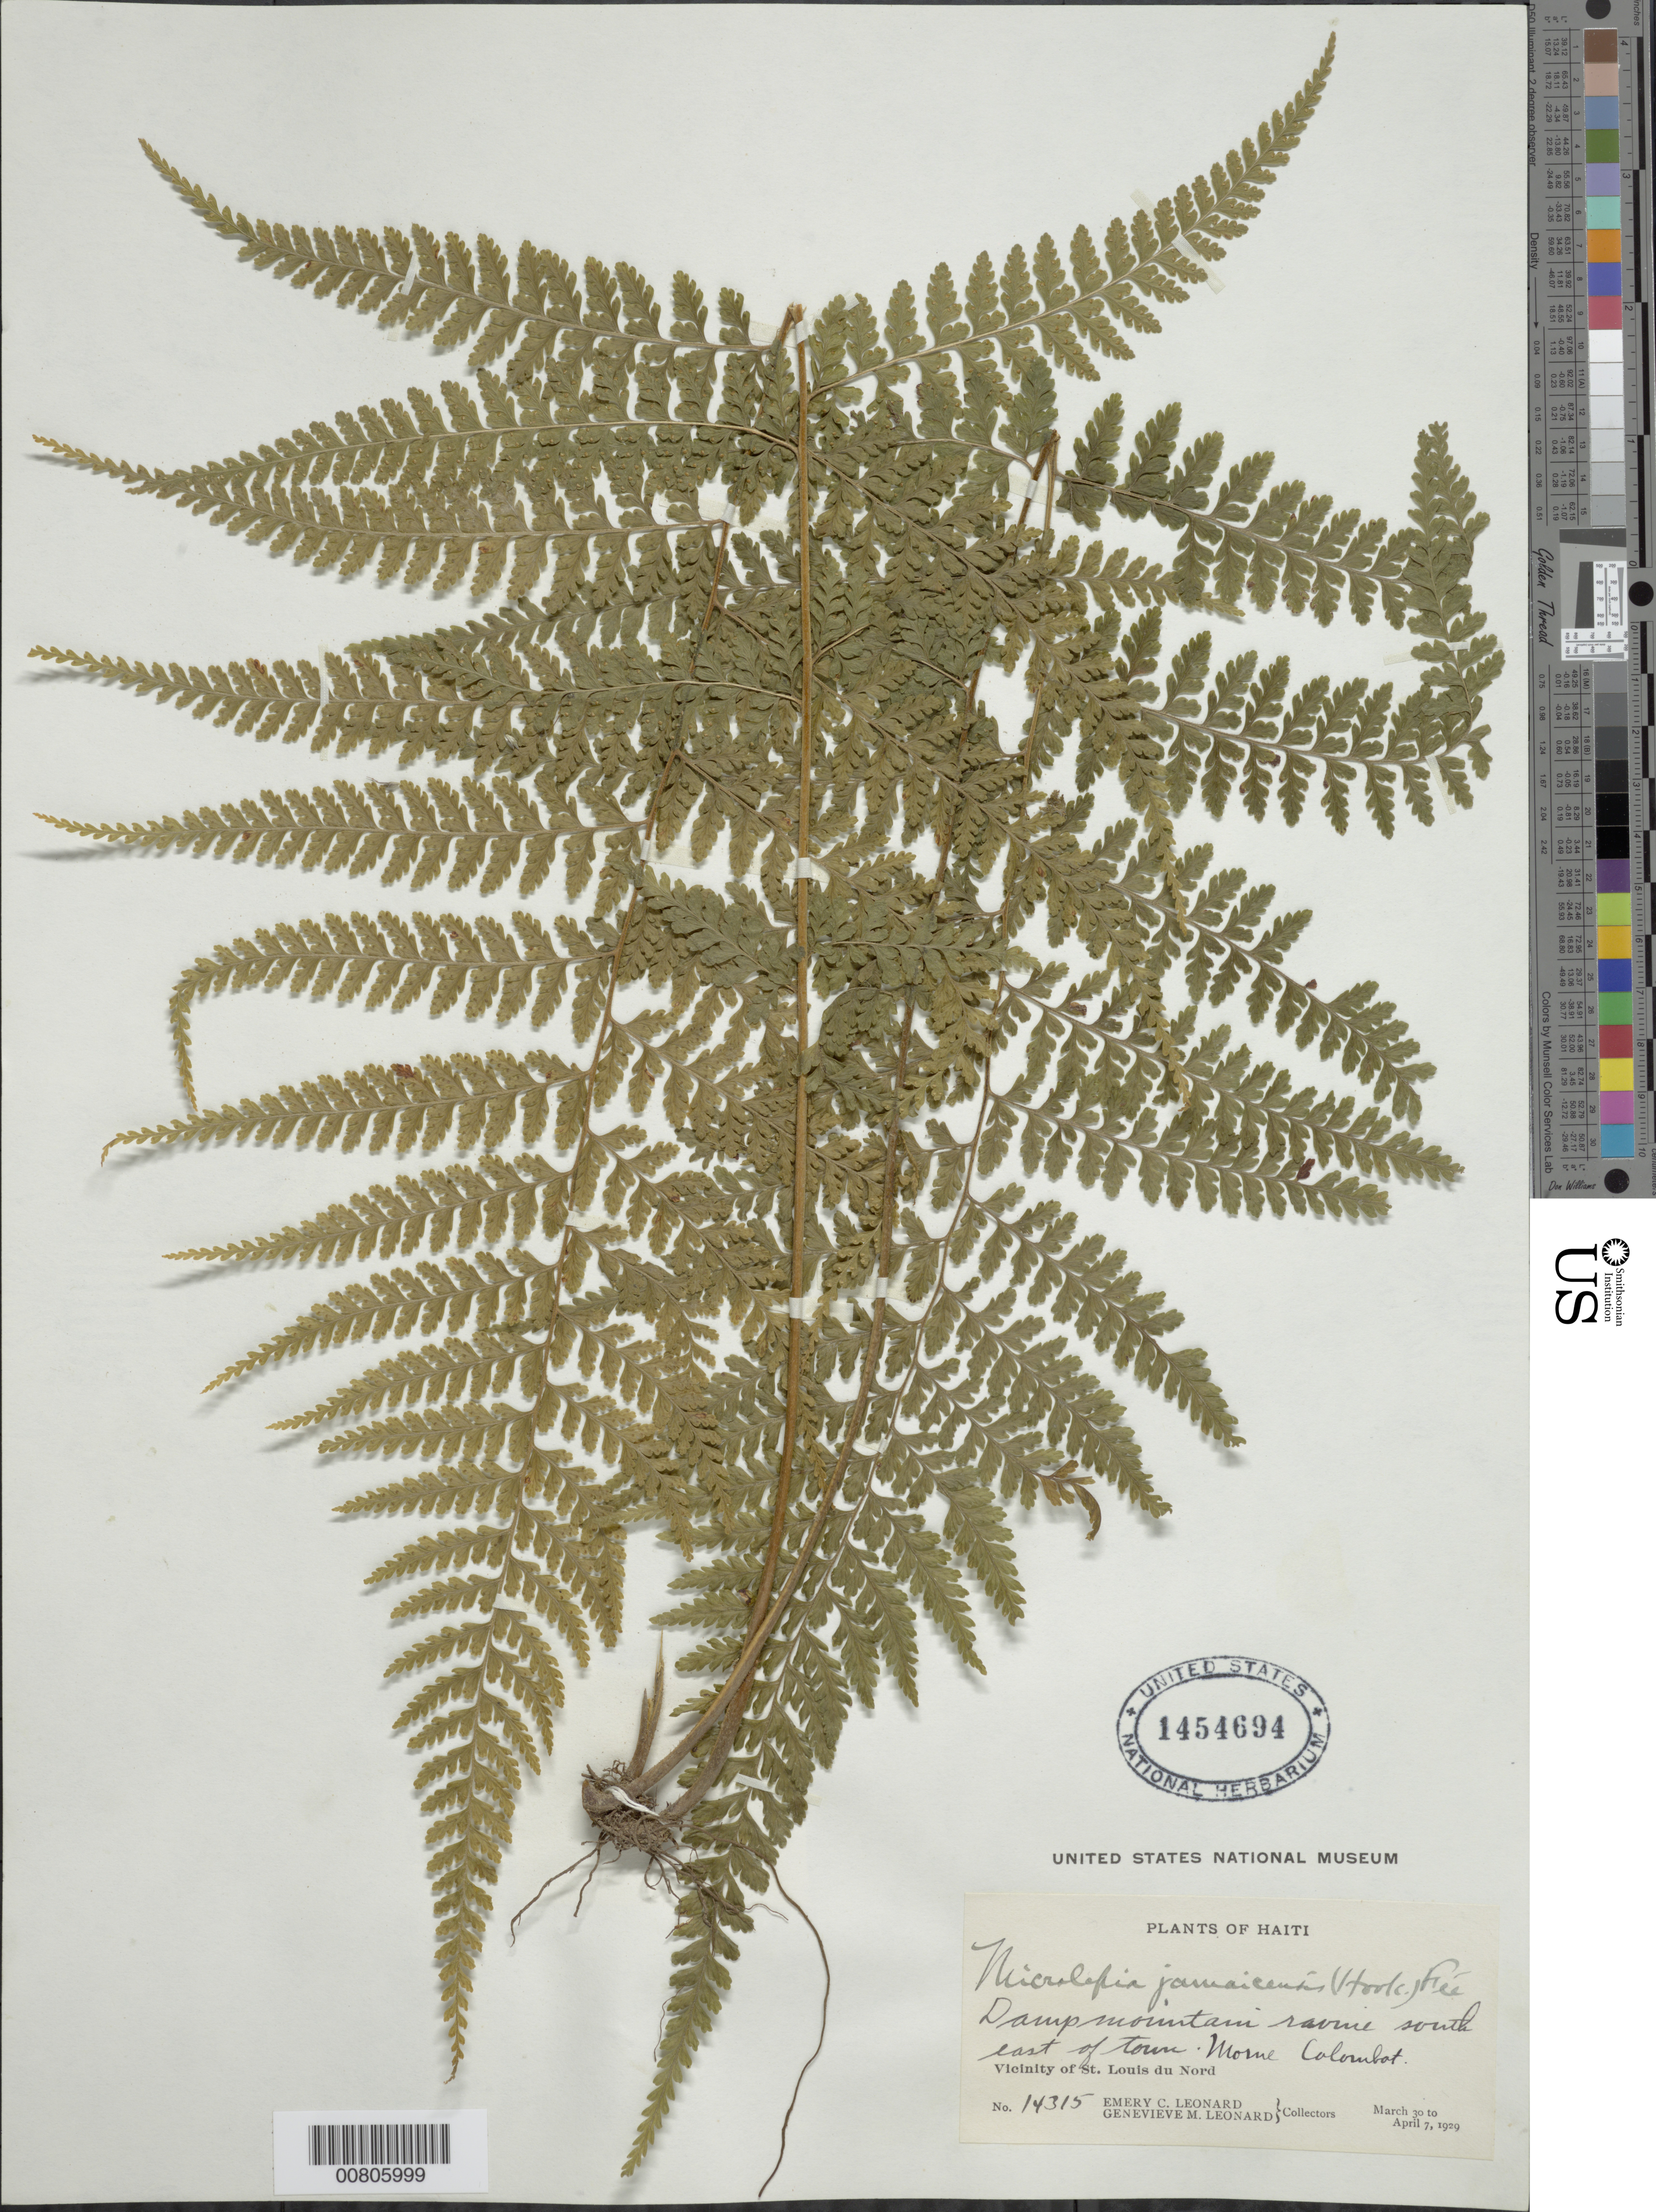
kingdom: Plantae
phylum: Tracheophyta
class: Polypodiopsida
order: Polypodiales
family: Dennstaedtiaceae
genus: Microlepia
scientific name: Microlepia jamaicensis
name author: (Hook.) Fée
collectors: E. C. Leonard & G. M. Leonard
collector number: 14315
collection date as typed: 30 Mar 1929 to 07 Apr 1929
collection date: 1929-03-30/1929-04-07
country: Haiti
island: Hispaniola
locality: St. Louis du Nord, SE of town; Morne Colombot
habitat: Damp mountain ravine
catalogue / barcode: US 1454694